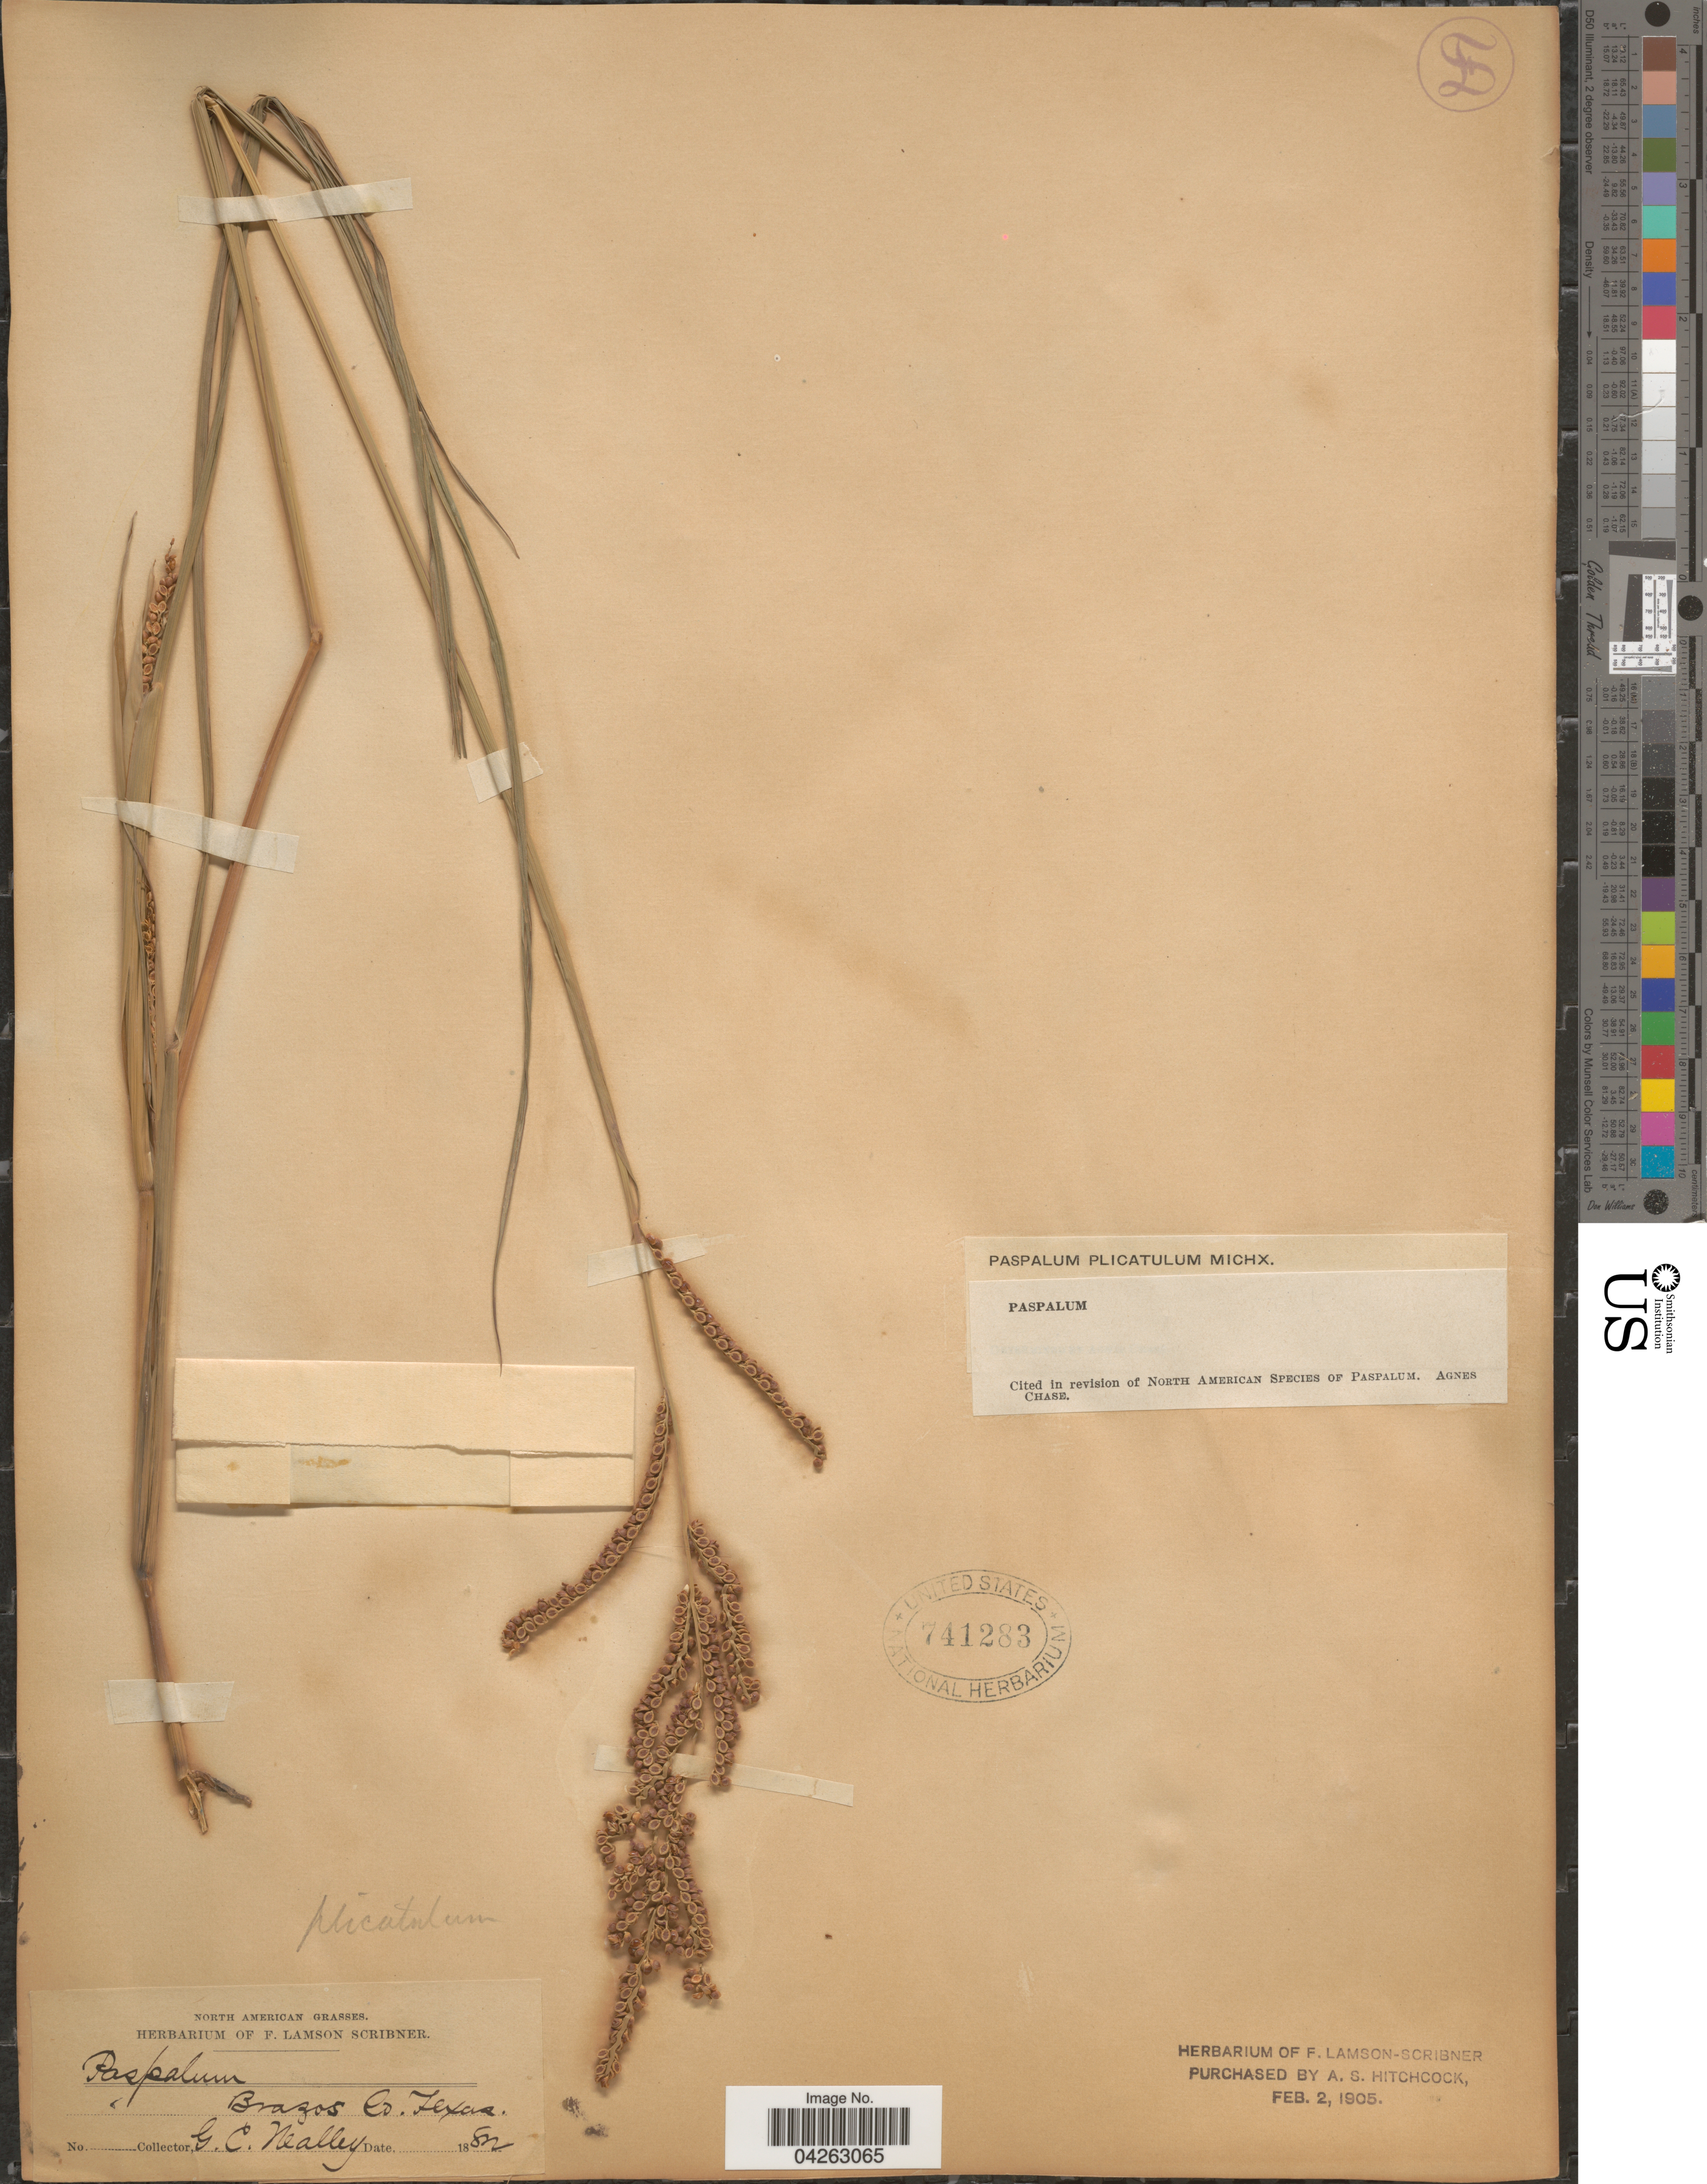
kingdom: Plantae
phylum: Tracheophyta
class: Liliopsida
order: Poales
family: Poaceae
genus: Paspalum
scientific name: Paspalum plicatulum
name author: Michx.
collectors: G. C. Nealley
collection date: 1882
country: United States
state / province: Texas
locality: Brazos Co.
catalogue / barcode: US 741283